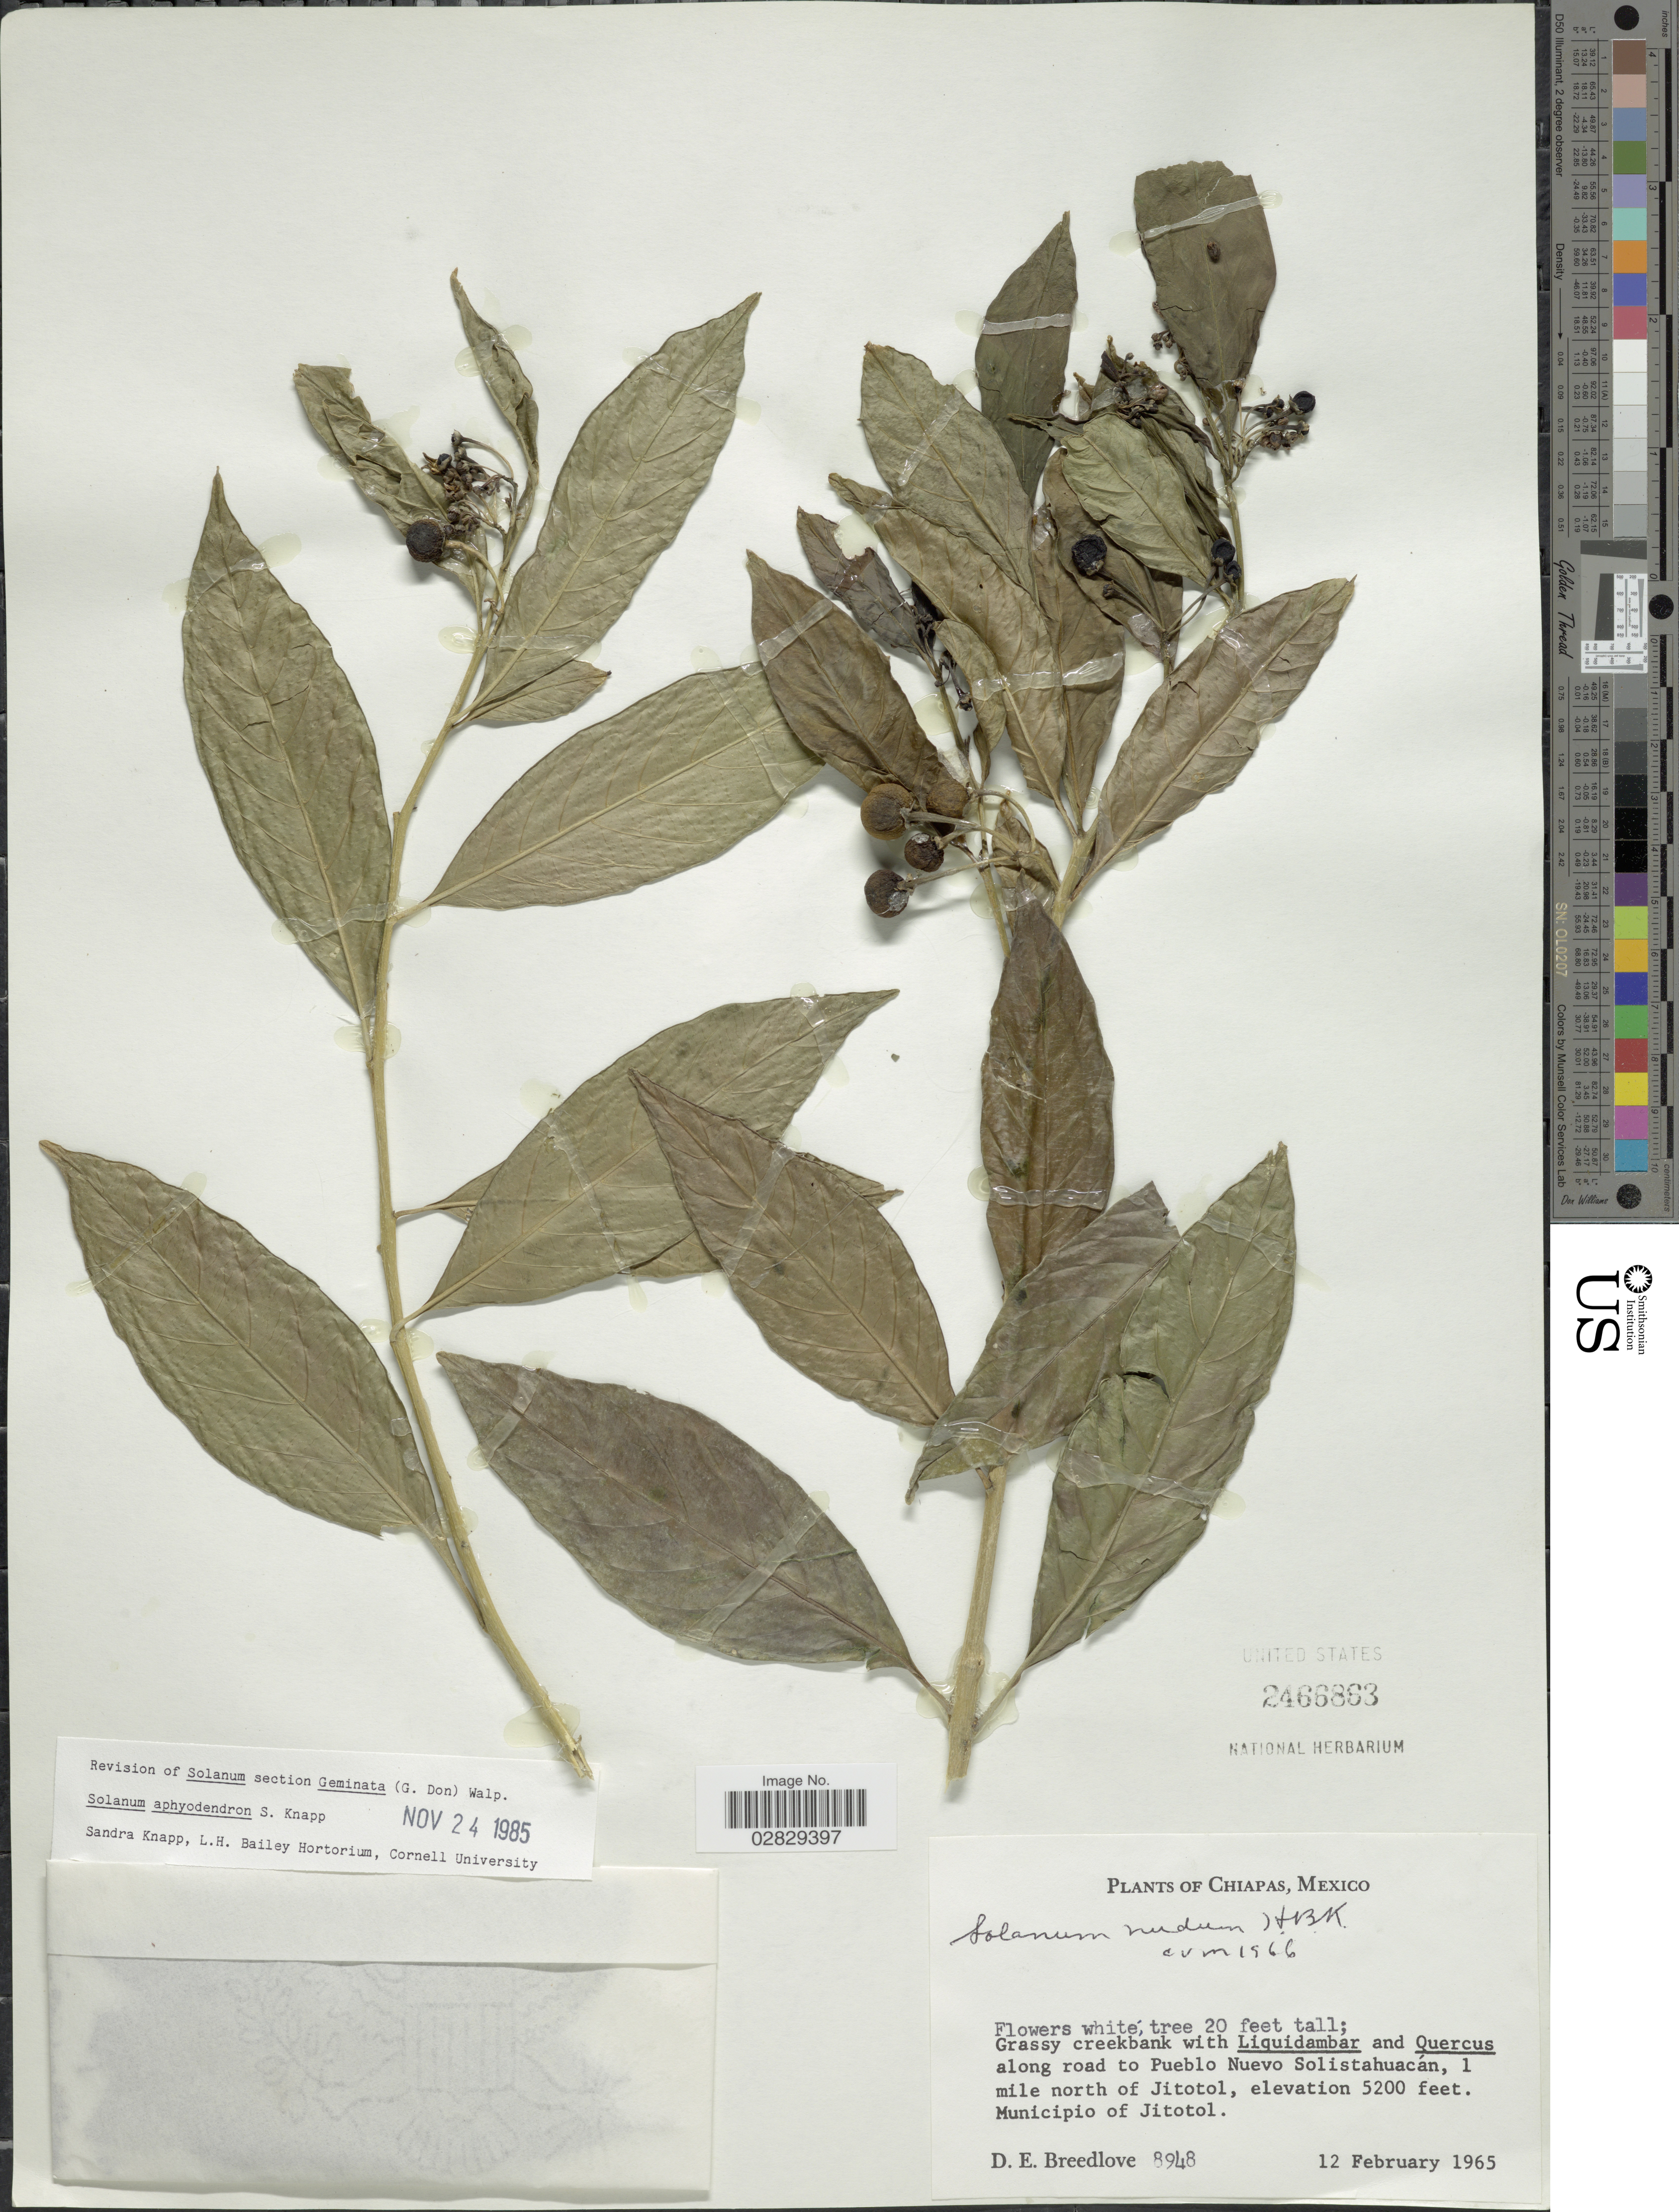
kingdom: Plantae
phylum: Tracheophyta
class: Magnoliopsida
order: Solanales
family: Solanaceae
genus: Solanum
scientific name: Solanum aphyodendron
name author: S. Knapp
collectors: D. E. Breedlove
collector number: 8948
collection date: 1965-02-12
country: Mexico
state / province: Chiapas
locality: Along road to Pueblo Nuevo Solistahuacán, 1 mile north of Jitotol. Municipio of Jitotol.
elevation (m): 1585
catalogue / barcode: US 2466863